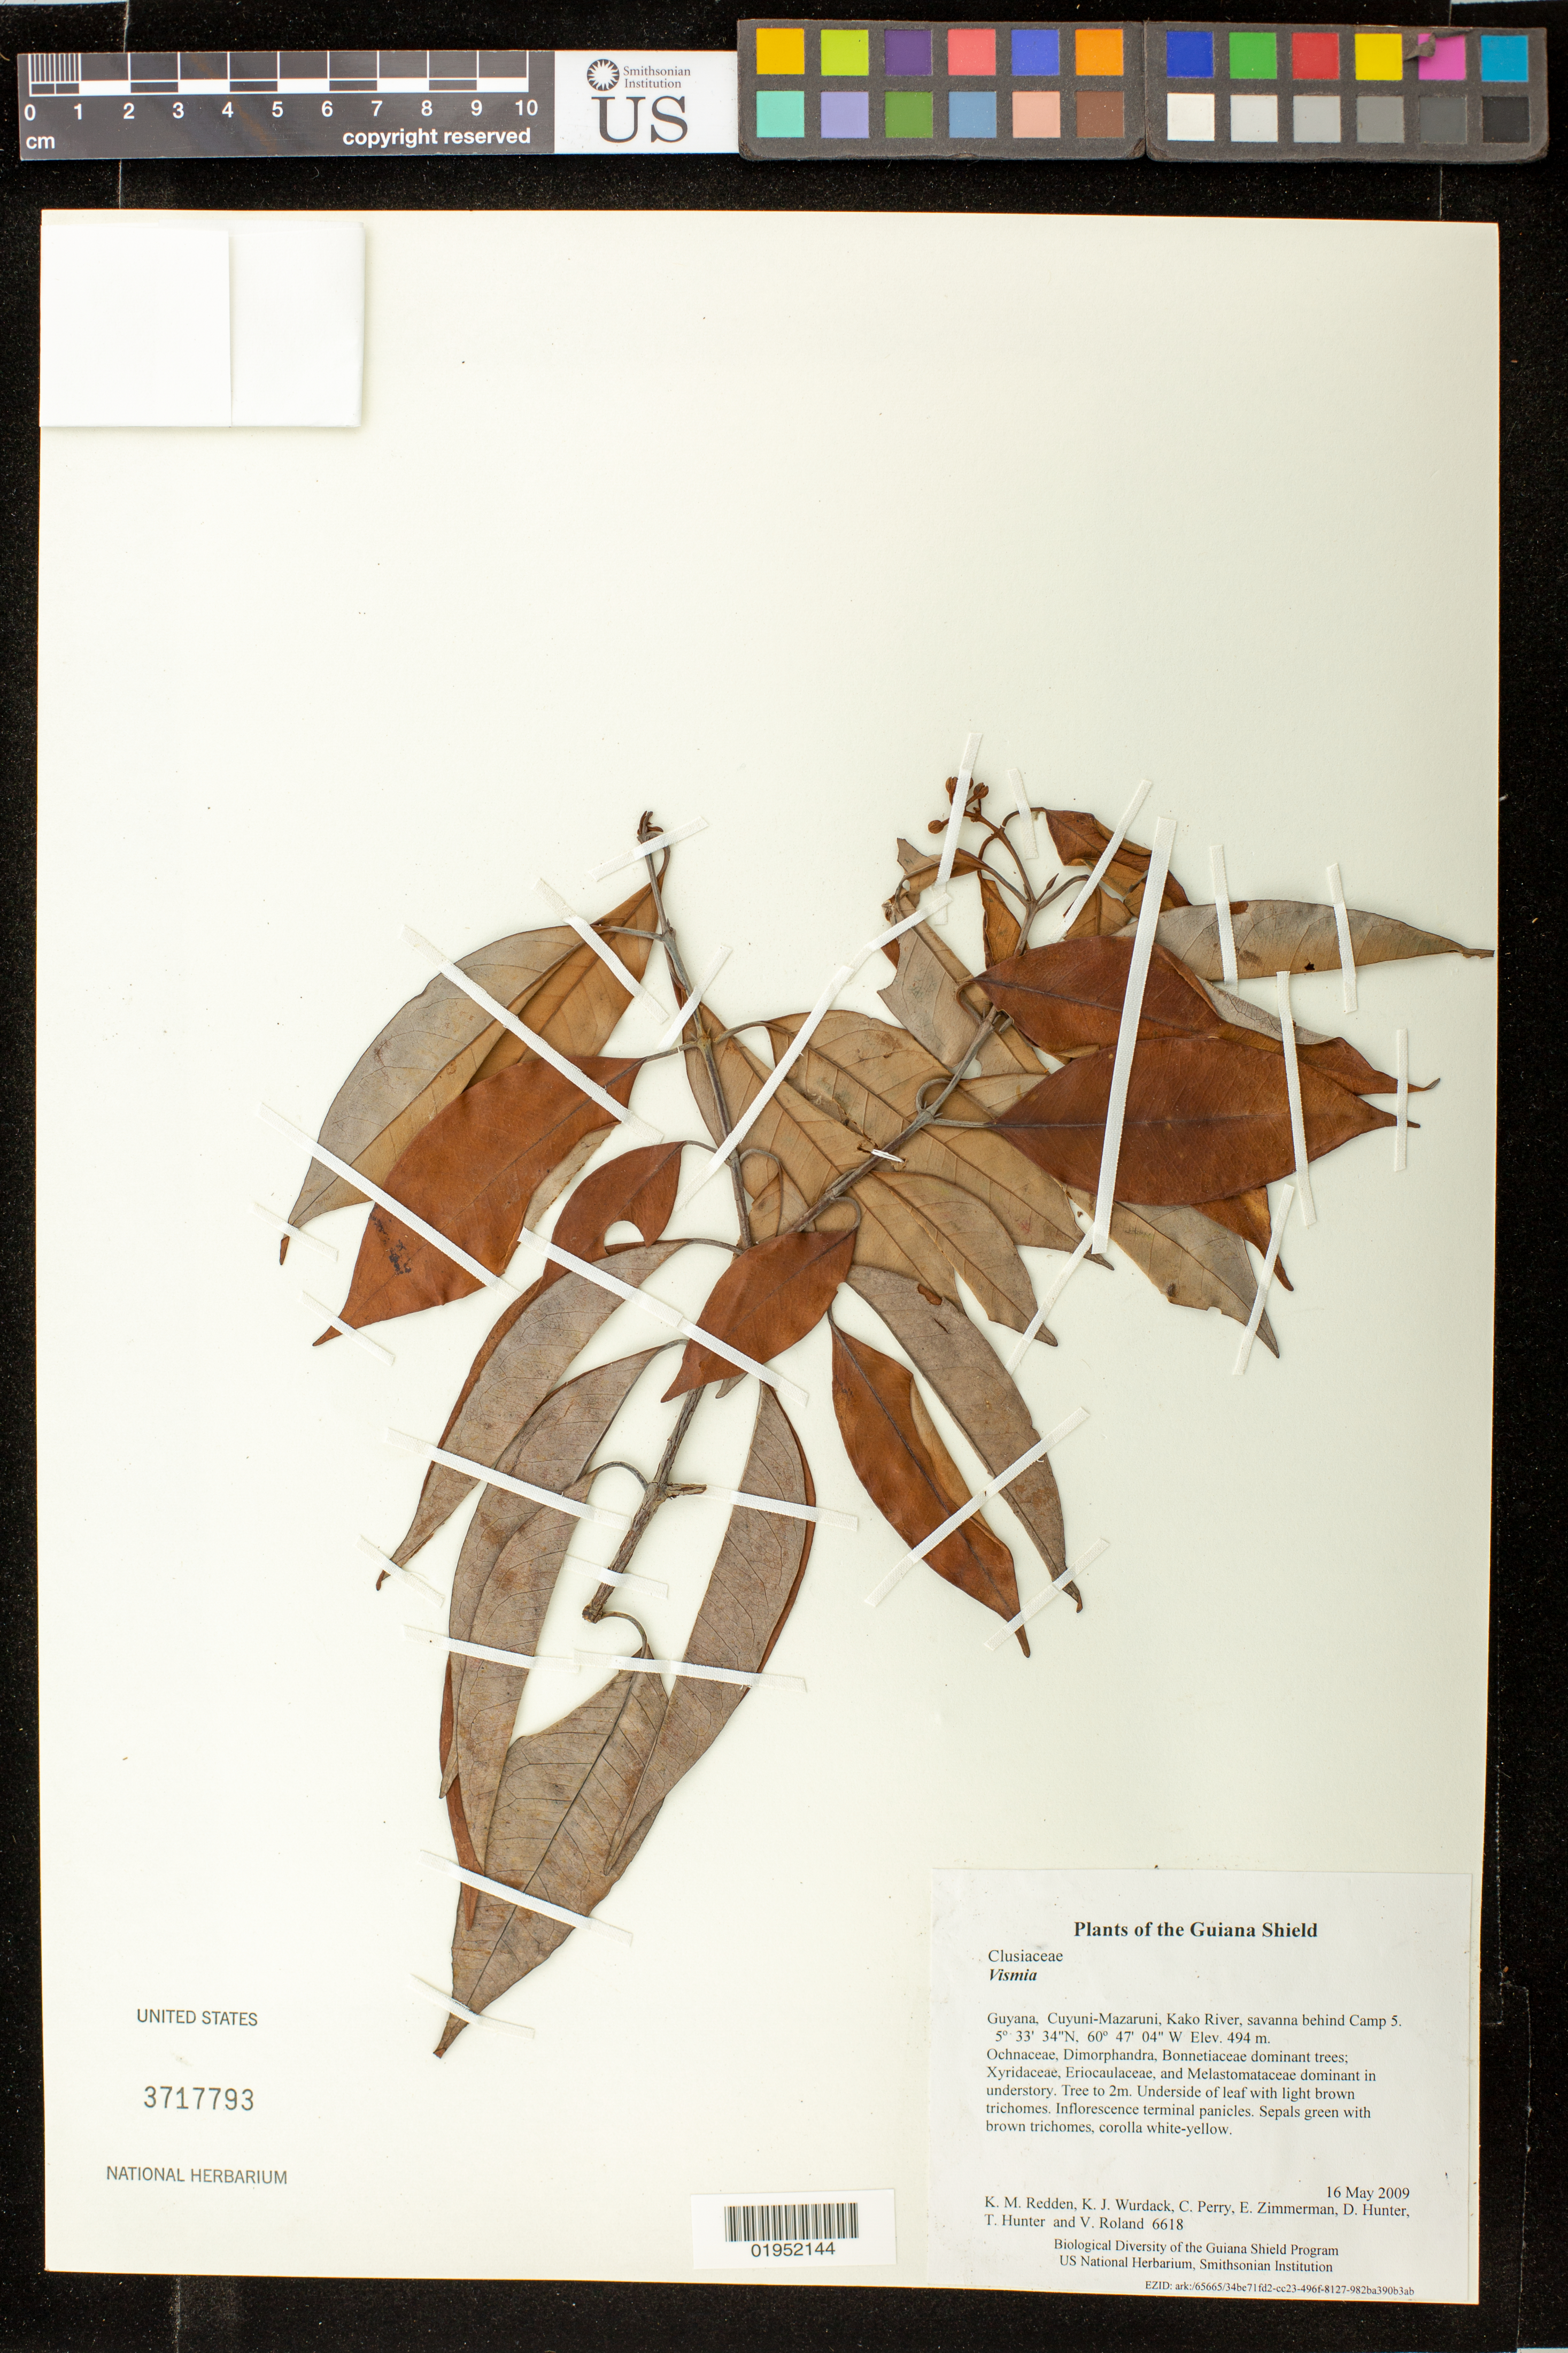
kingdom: Plantae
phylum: Tracheophyta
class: Magnoliopsida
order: Malpighiales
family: Hypericaceae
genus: Vismia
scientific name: Vismia sp.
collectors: K. M. Redden, K. Wurdack, C. Perry, E. Zimmerman, D. Hunter, T. Hunter & V. Roland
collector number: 6618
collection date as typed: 16 May 2009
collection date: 2009-05-16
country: Guyana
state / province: Cuyuni-Mazaruni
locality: Kako River, savanna behind Camp 5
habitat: Ochnaceae, Dimorphandra, Bonnetiaceae dominant trees; Xyridaceae, Eriocaulaceae, and Melastomataceae dominant in understory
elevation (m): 494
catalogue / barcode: US 3717793